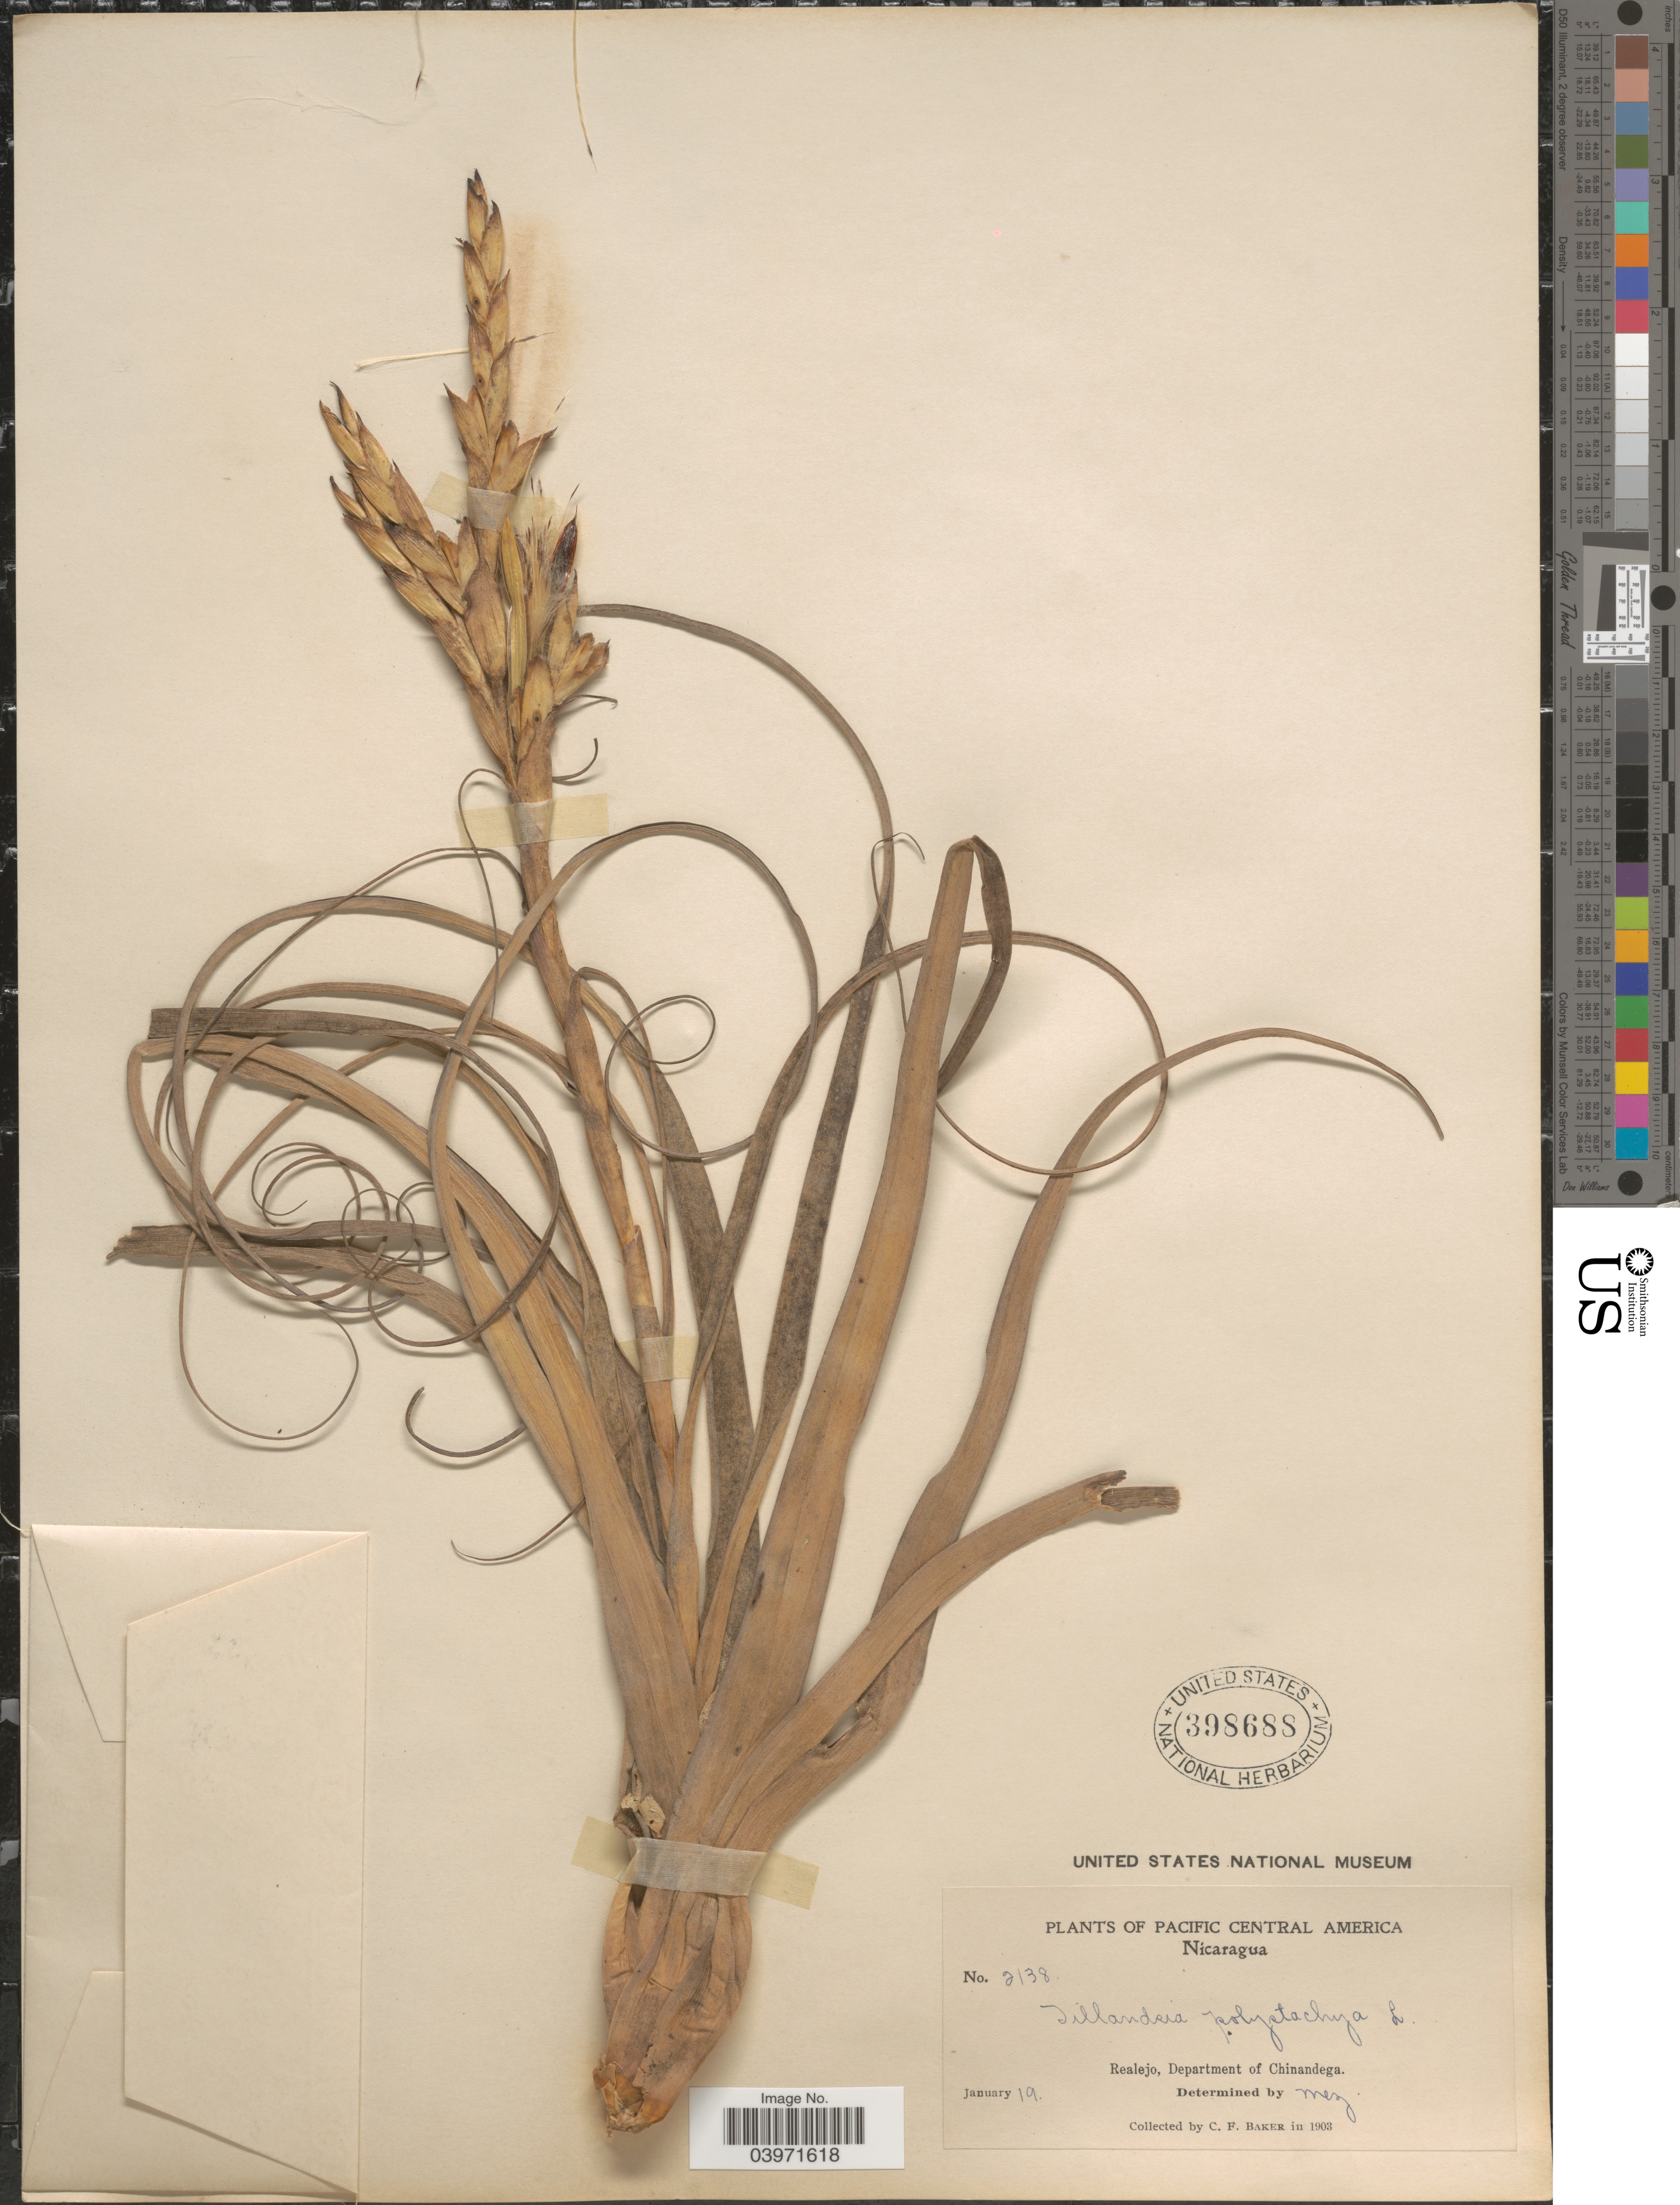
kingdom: Plantae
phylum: Tracheophyta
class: Liliopsida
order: Poales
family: Bromeliaceae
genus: Tillandsia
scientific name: Tillandsia polystachia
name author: (L.) L.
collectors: C. F. Baker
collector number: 2138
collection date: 1903-01-19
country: Nicaragua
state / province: Chinandega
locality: Pacific Central America. Realejo, Department of Chinandega.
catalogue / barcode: US 398688